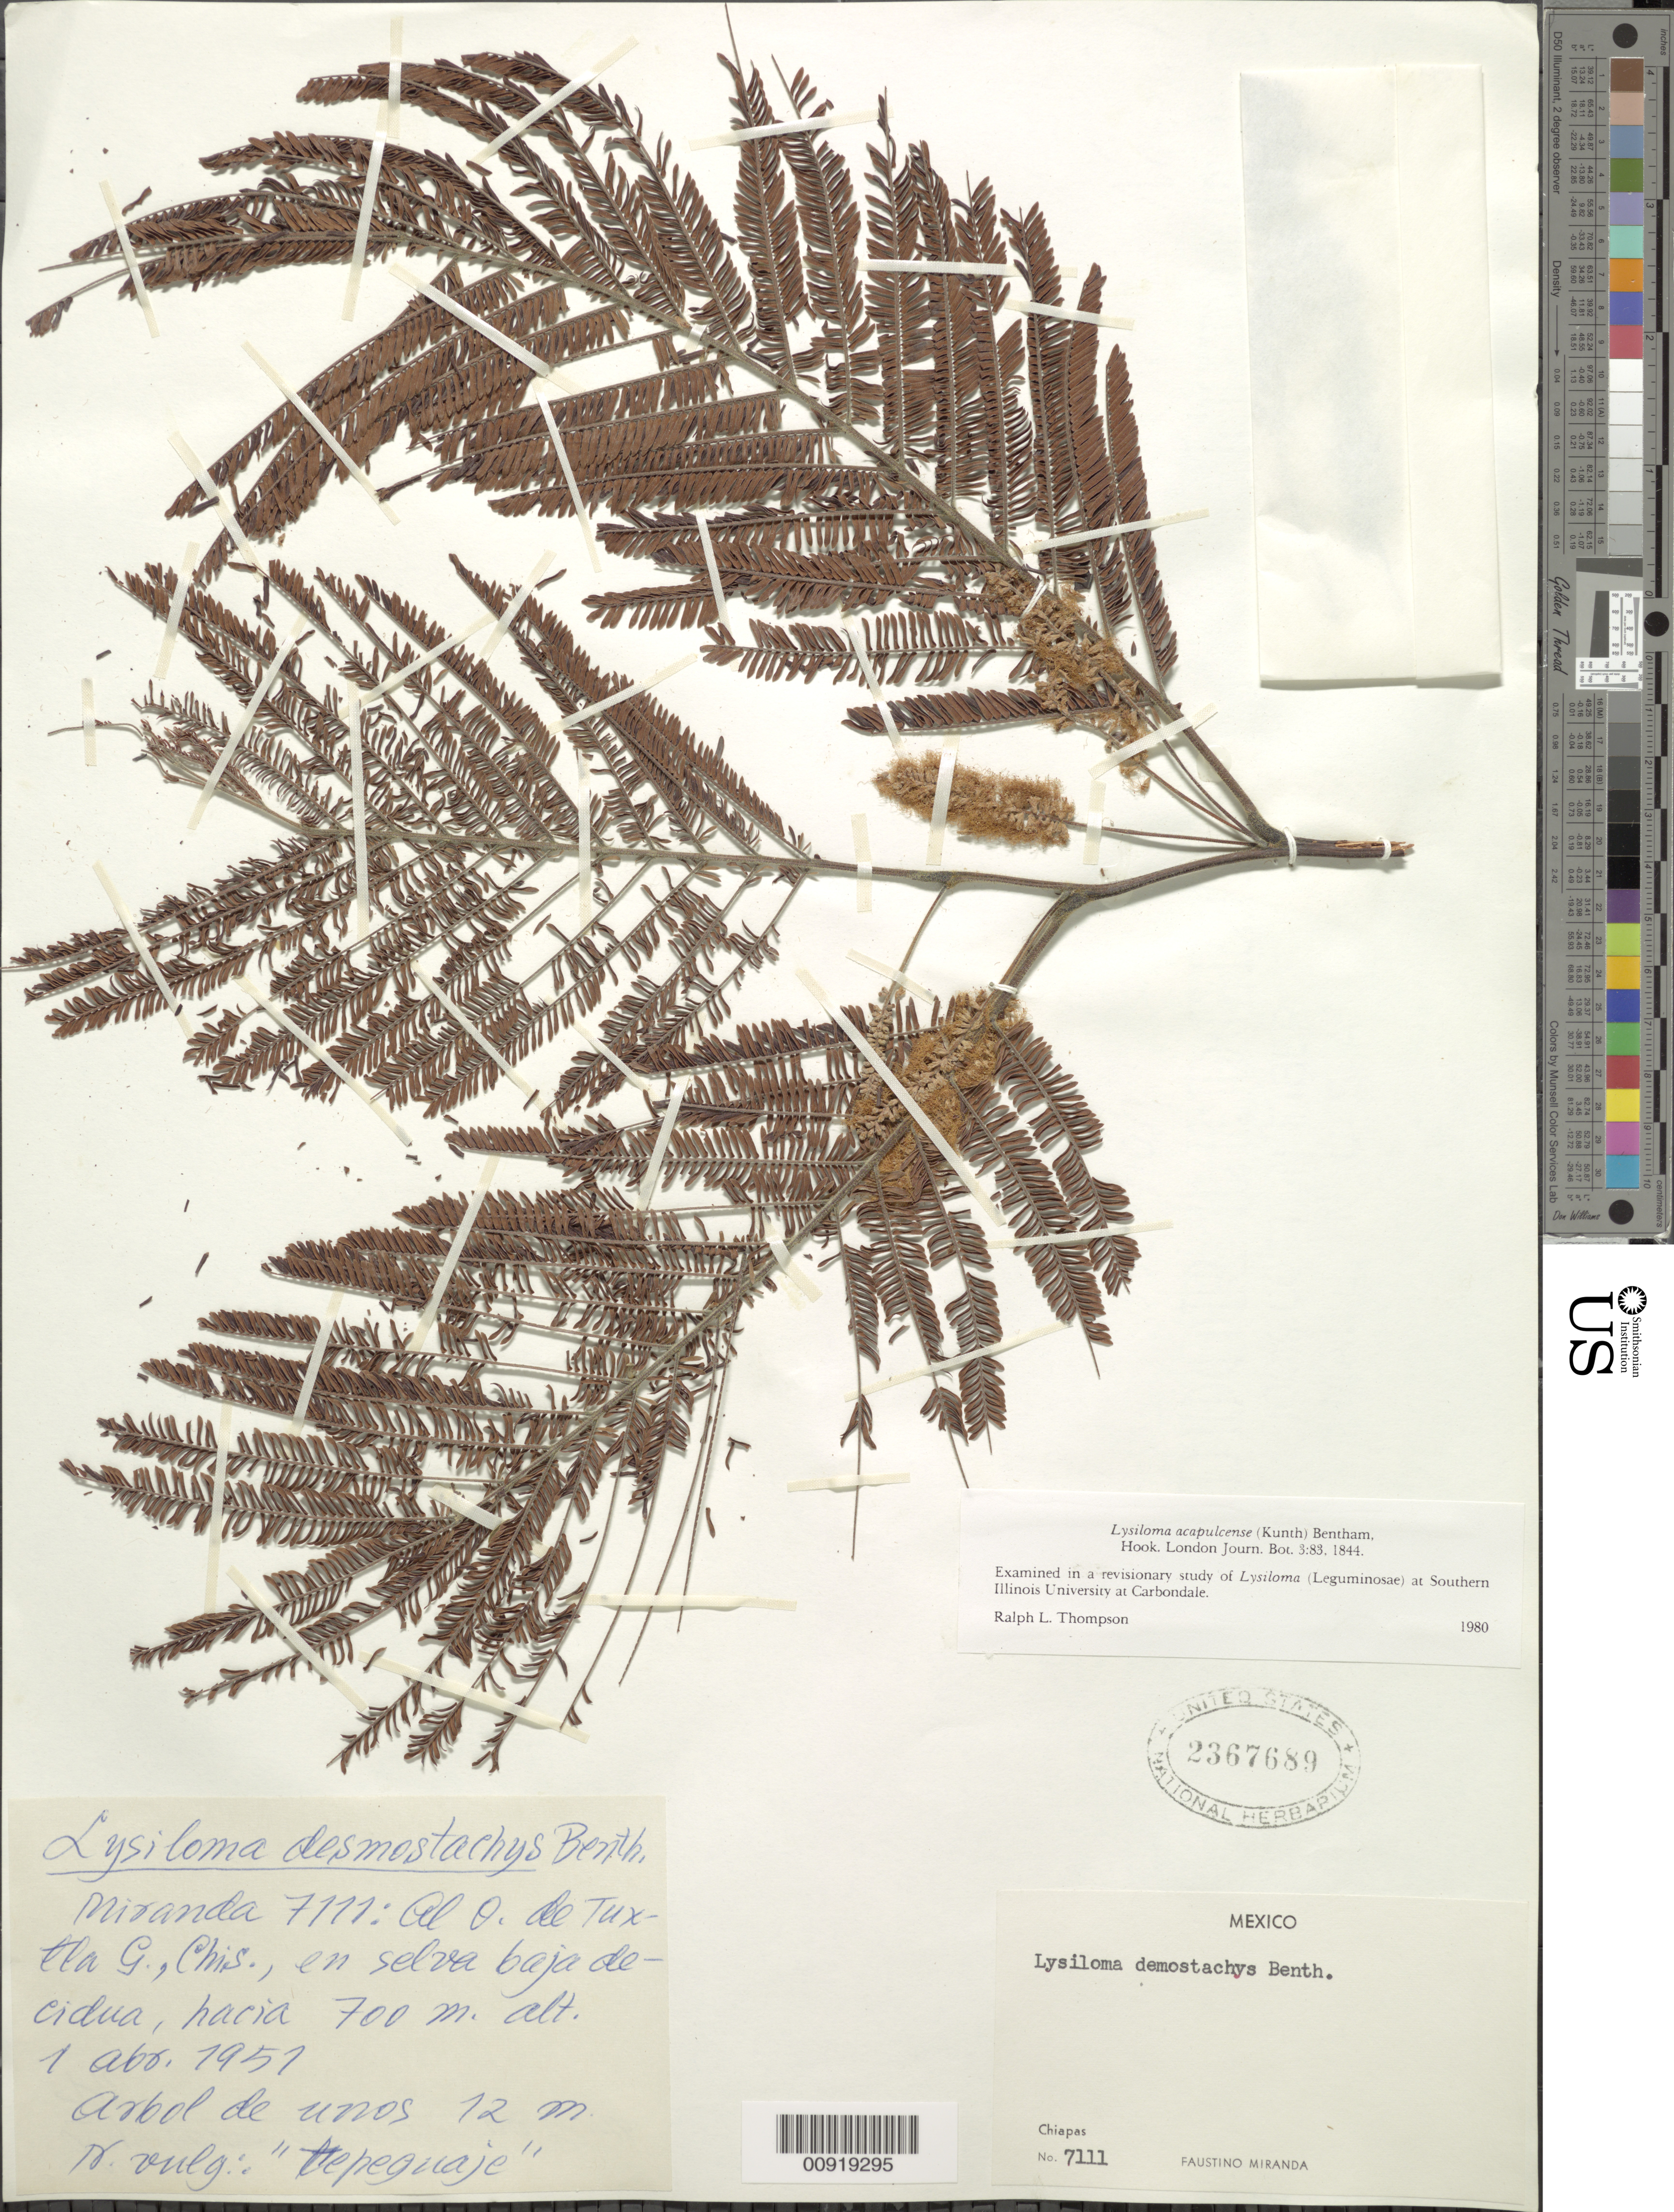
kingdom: Plantae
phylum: Tracheophyta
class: Magnoliopsida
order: Fabales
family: Fabaceae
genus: Lysiloma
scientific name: Lysiloma acapulcense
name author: (Kunth) Benth.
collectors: Miranda G., F.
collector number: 7111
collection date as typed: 01 Apr 1951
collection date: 1951-04-01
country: Mexico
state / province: Chiapas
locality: Al O. de Tuxtla Gutiérrez, Chiapas.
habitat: En selva baja decidua.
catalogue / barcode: US 2367689